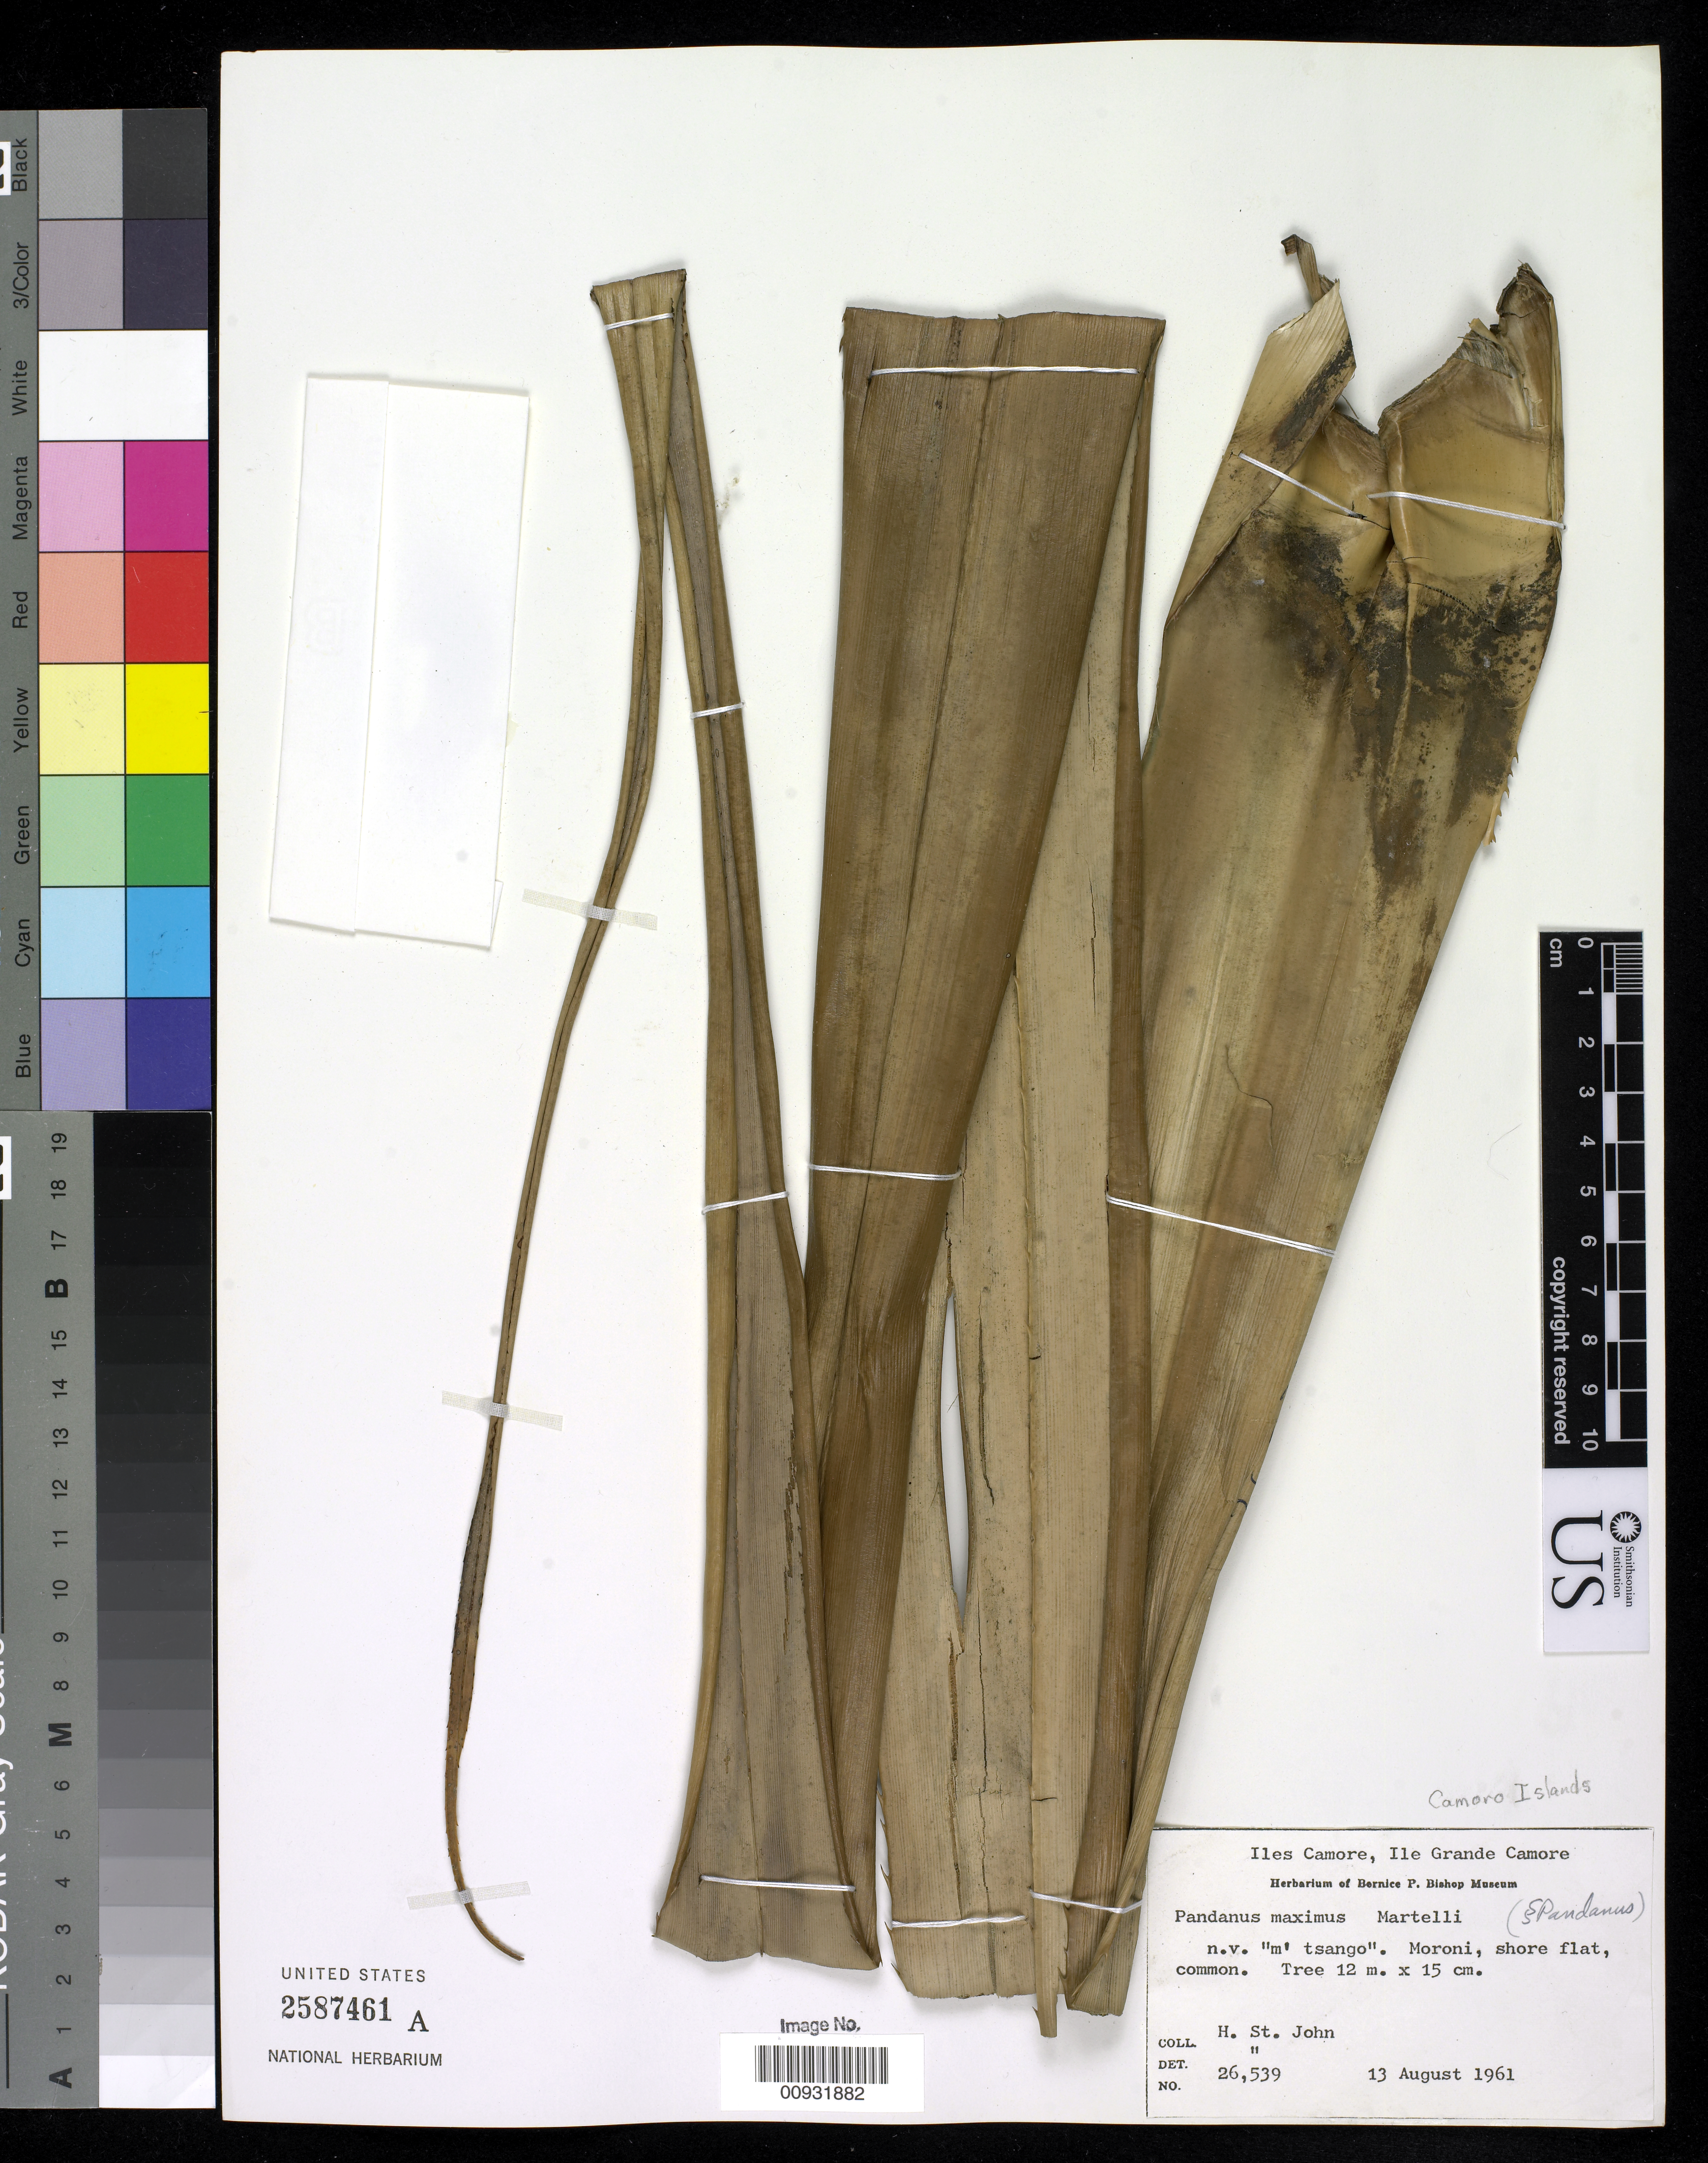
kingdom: Plantae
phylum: Tracheophyta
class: Liliopsida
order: Pandanales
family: Pandanaceae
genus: Pandanus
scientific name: Pandanus maximus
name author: Martelli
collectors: H. St. John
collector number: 26539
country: Comoros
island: Grande Comore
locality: Moroni, Ile Grande Camore, Iles Camore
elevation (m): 5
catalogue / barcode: US 2587461A